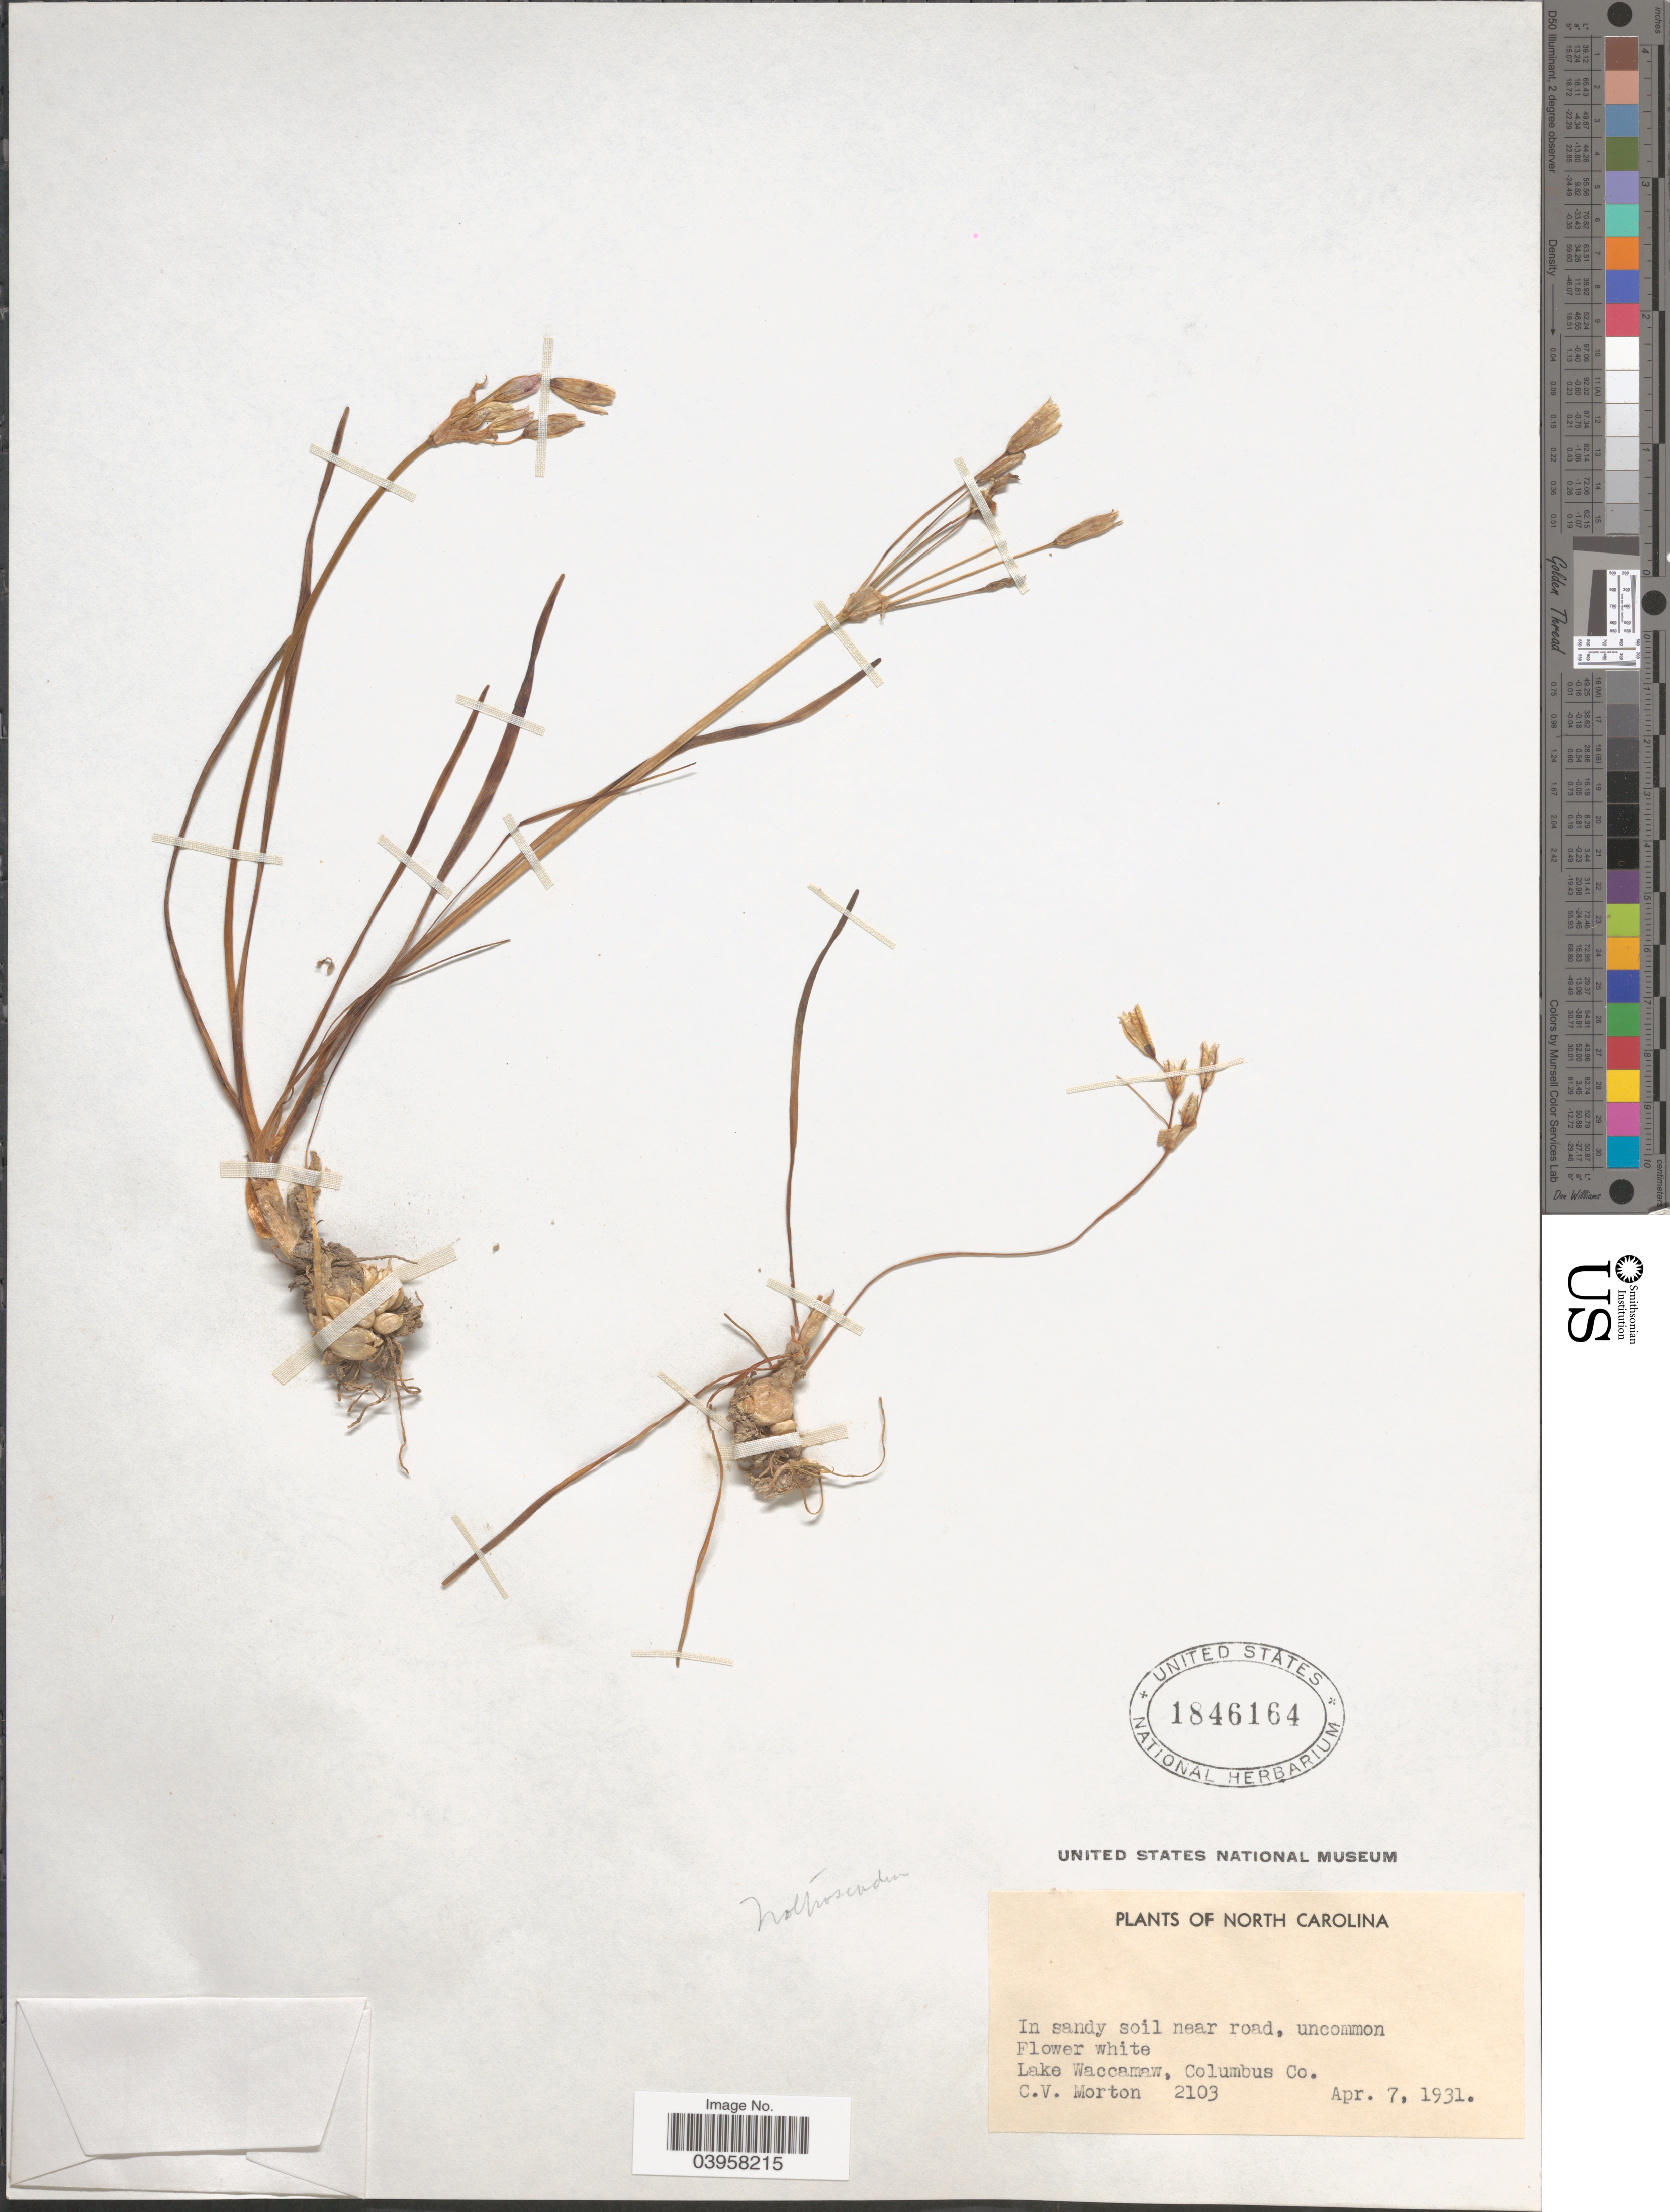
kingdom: Plantae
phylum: Tracheophyta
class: Liliopsida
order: Asparagales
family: Amaryllidaceae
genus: Nothoscordum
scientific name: Nothoscordum bivalve var. bivalve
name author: (L.) Britton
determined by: Strong, Mark T., (BOT), Smithsonian Institution - National Museum of Natural History (UNITED STATES)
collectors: C. V. Morton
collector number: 2103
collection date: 1931-04-07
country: United States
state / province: North Carolina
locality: In sandy soil near road. Lake Waccamaw, Columbus Co.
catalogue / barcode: US 1846164